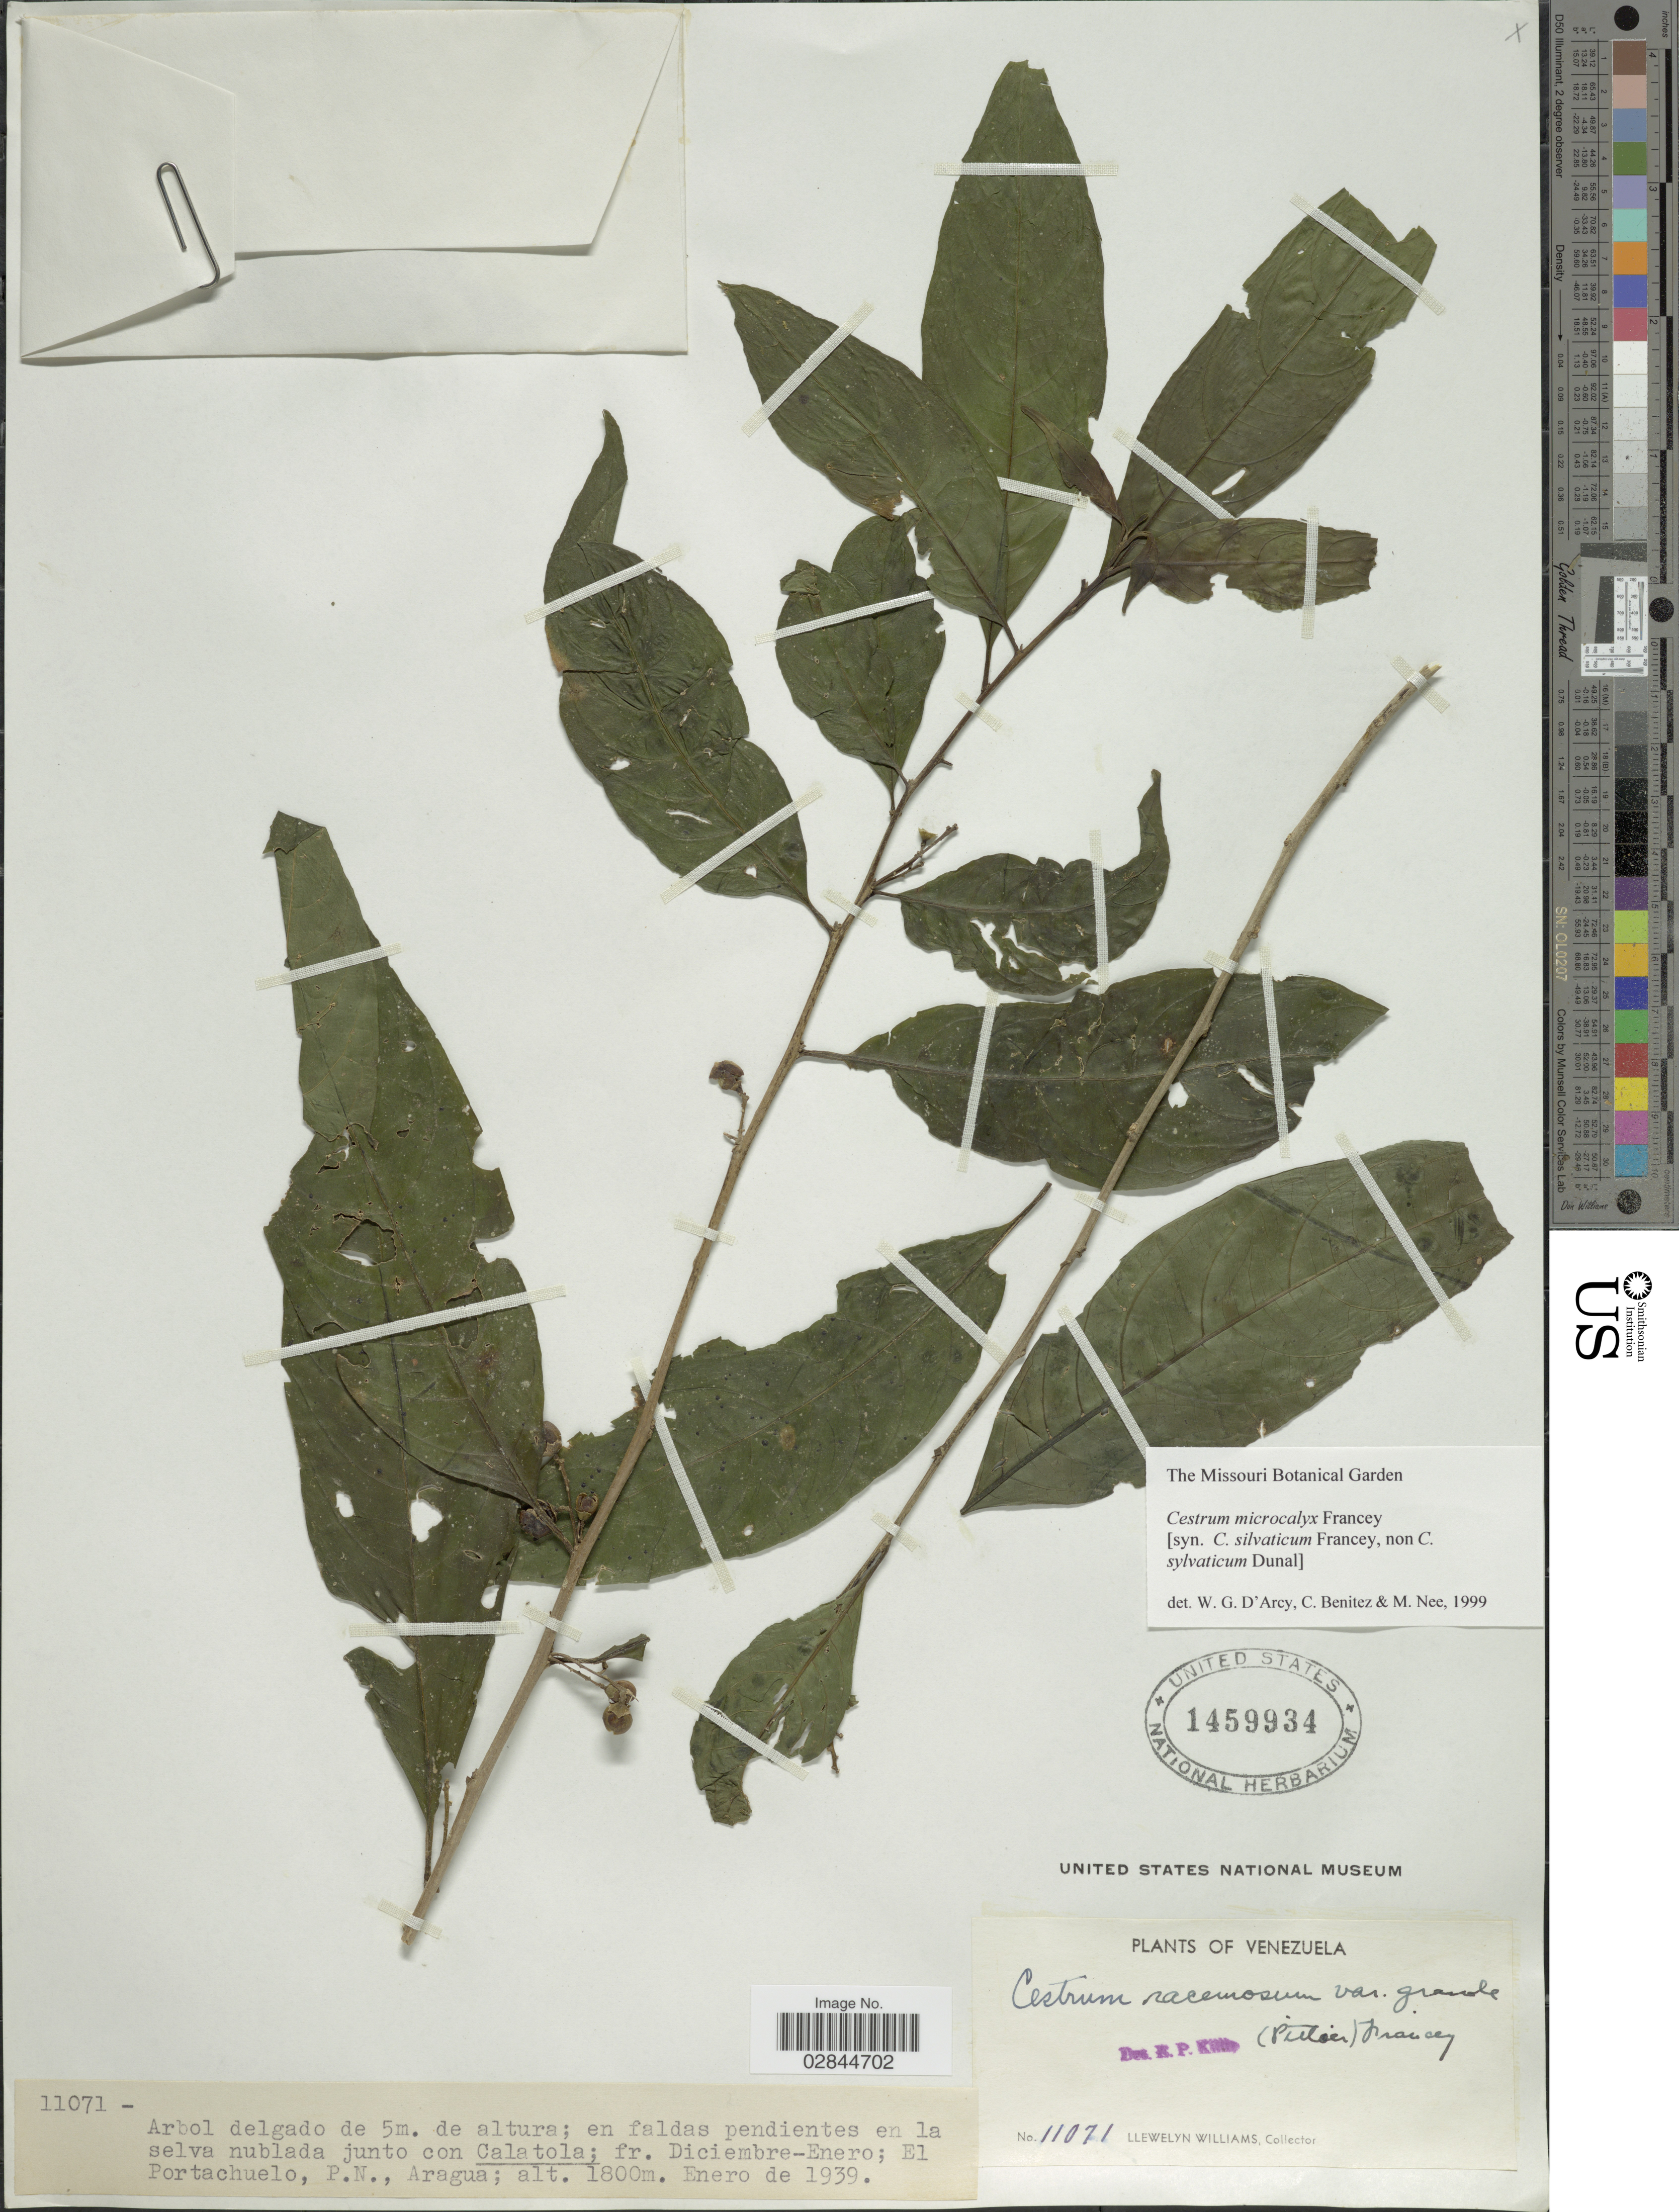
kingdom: Plantae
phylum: Tracheophyta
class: Magnoliopsida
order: Solanales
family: Solanaceae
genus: Cestrum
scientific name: Cestrum microcalyx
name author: Francey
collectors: Ll. Williams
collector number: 11071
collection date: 1939-01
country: Venezuela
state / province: Aragua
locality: El Portachuelo, P. N.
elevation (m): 1800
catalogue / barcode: US 1459934